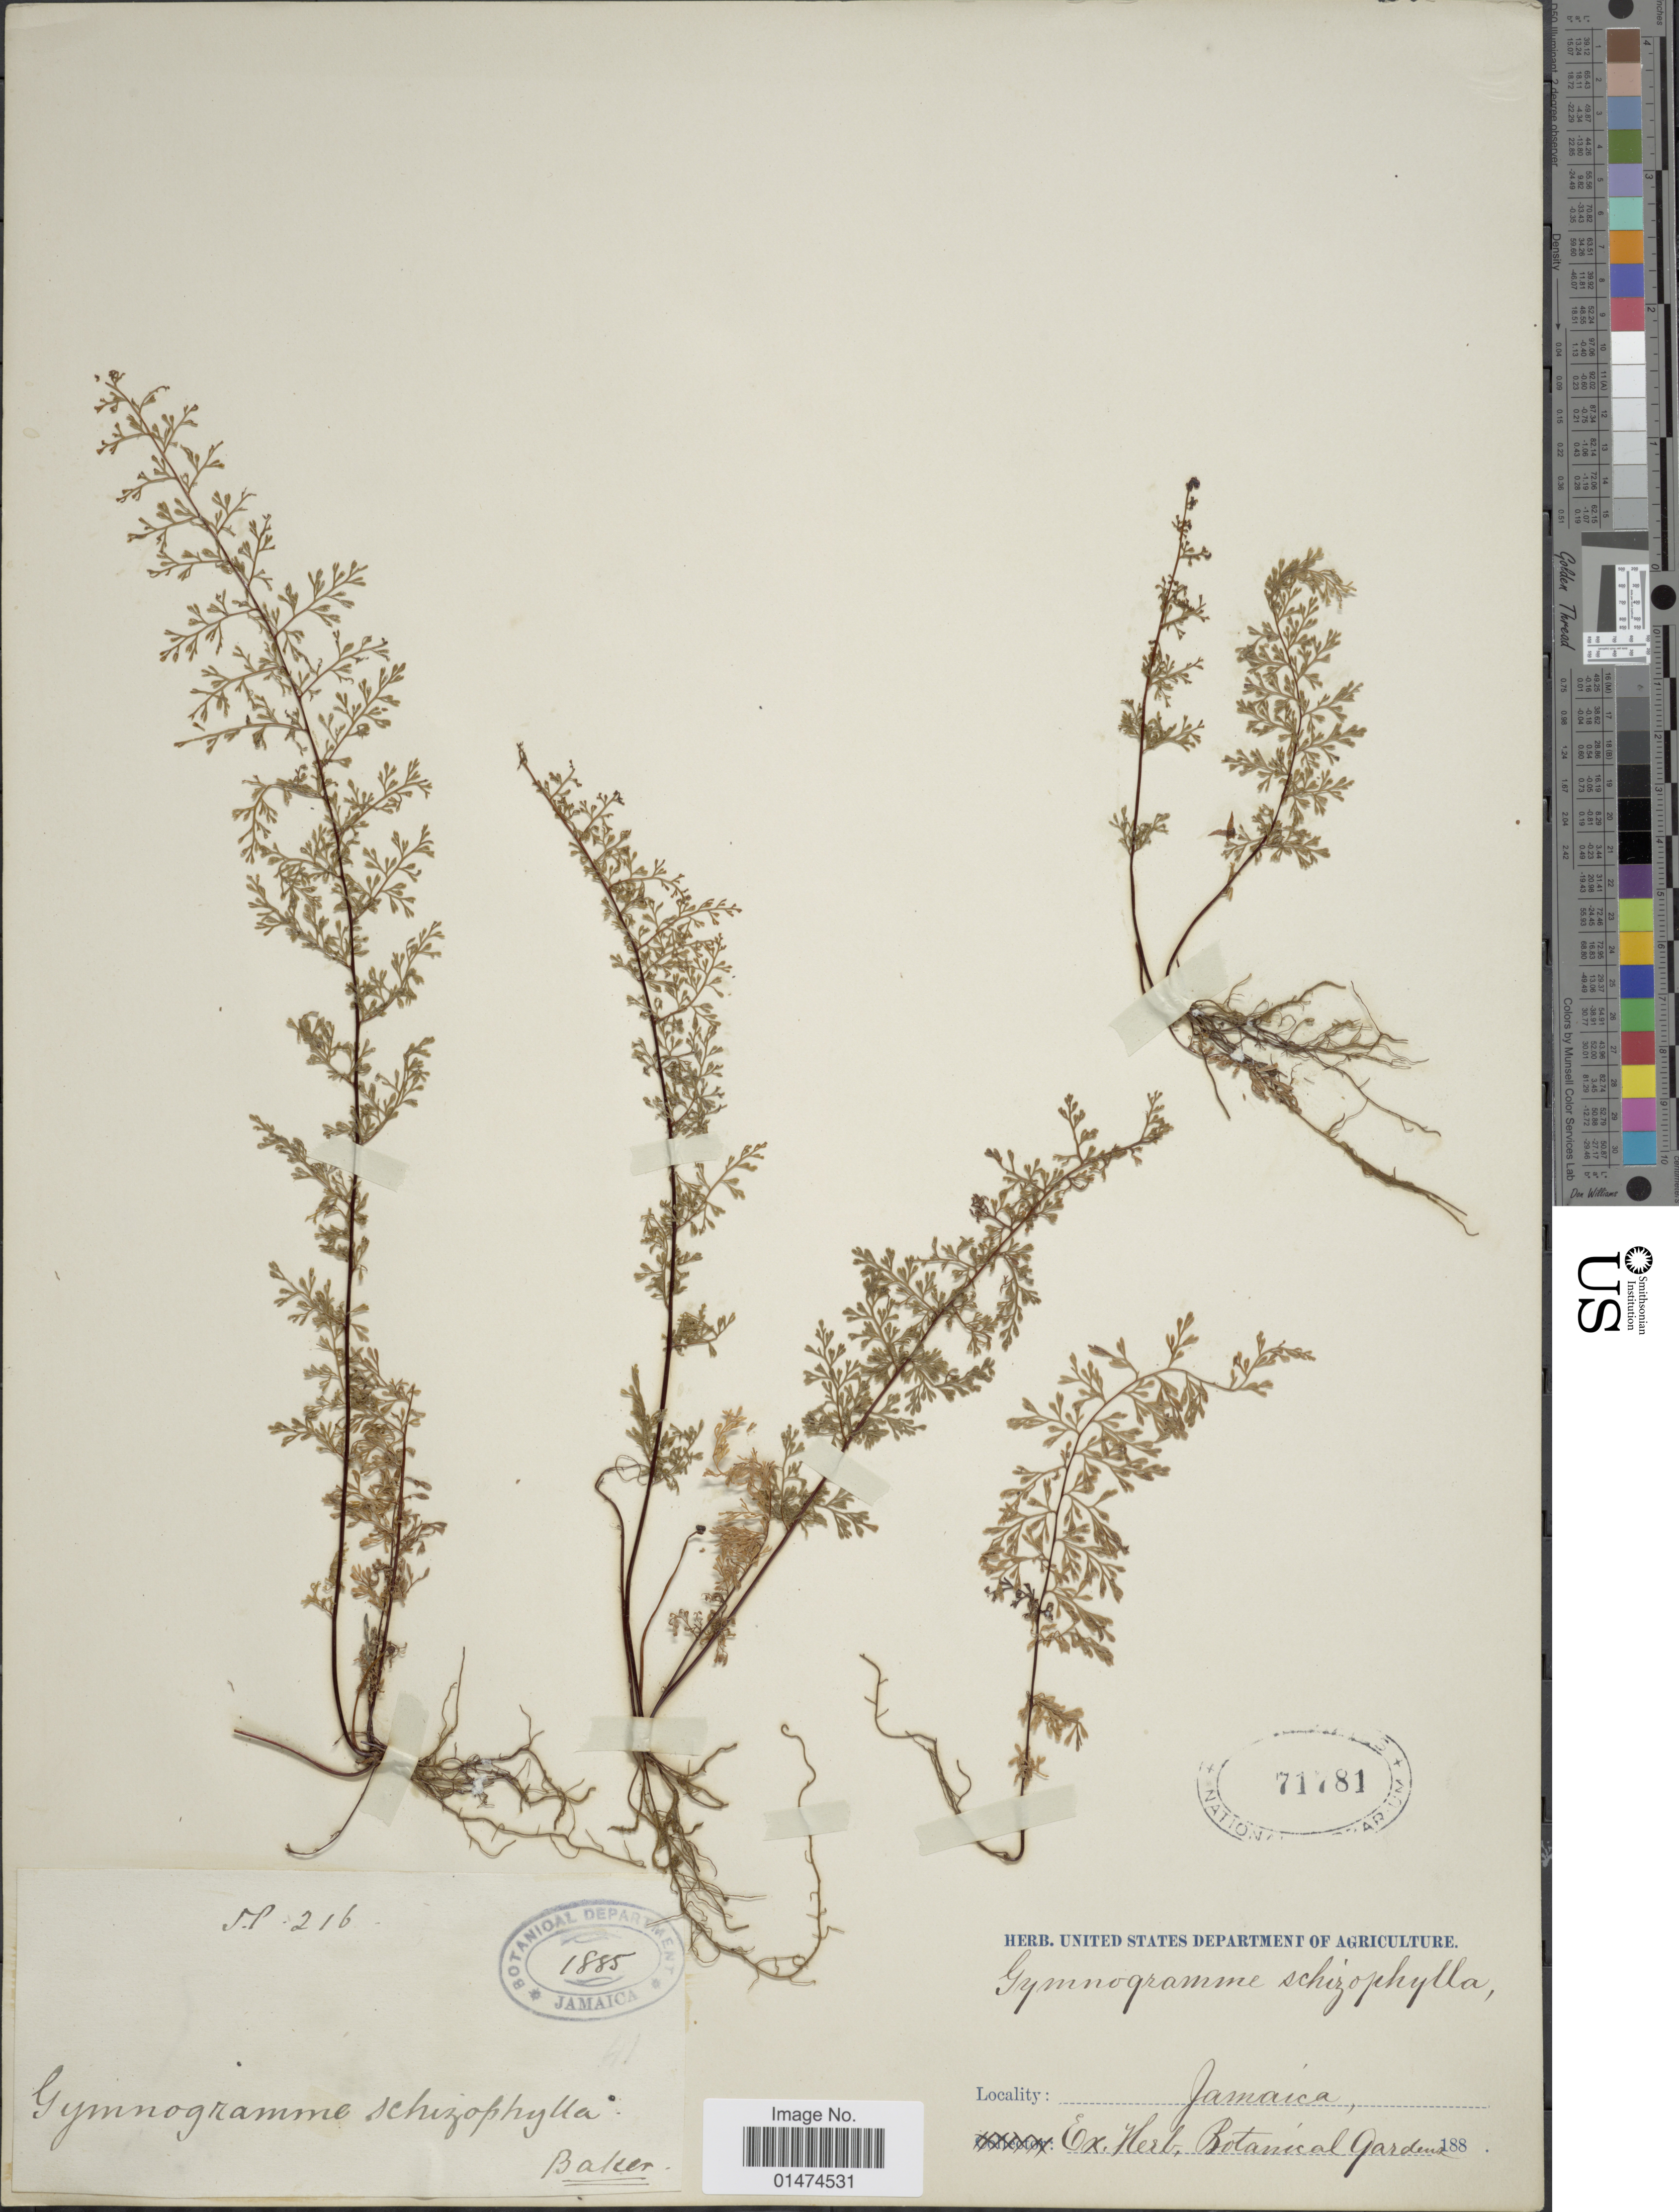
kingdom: Plantae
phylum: Tracheophyta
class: Polypodiopsida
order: Polypodiales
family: Pteridaceae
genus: Pityrogramma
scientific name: Pityrogramma schizophylla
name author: (Baker) Maxon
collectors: J.P.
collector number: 216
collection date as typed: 188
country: Jamaica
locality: Jamaica.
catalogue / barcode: US 71781